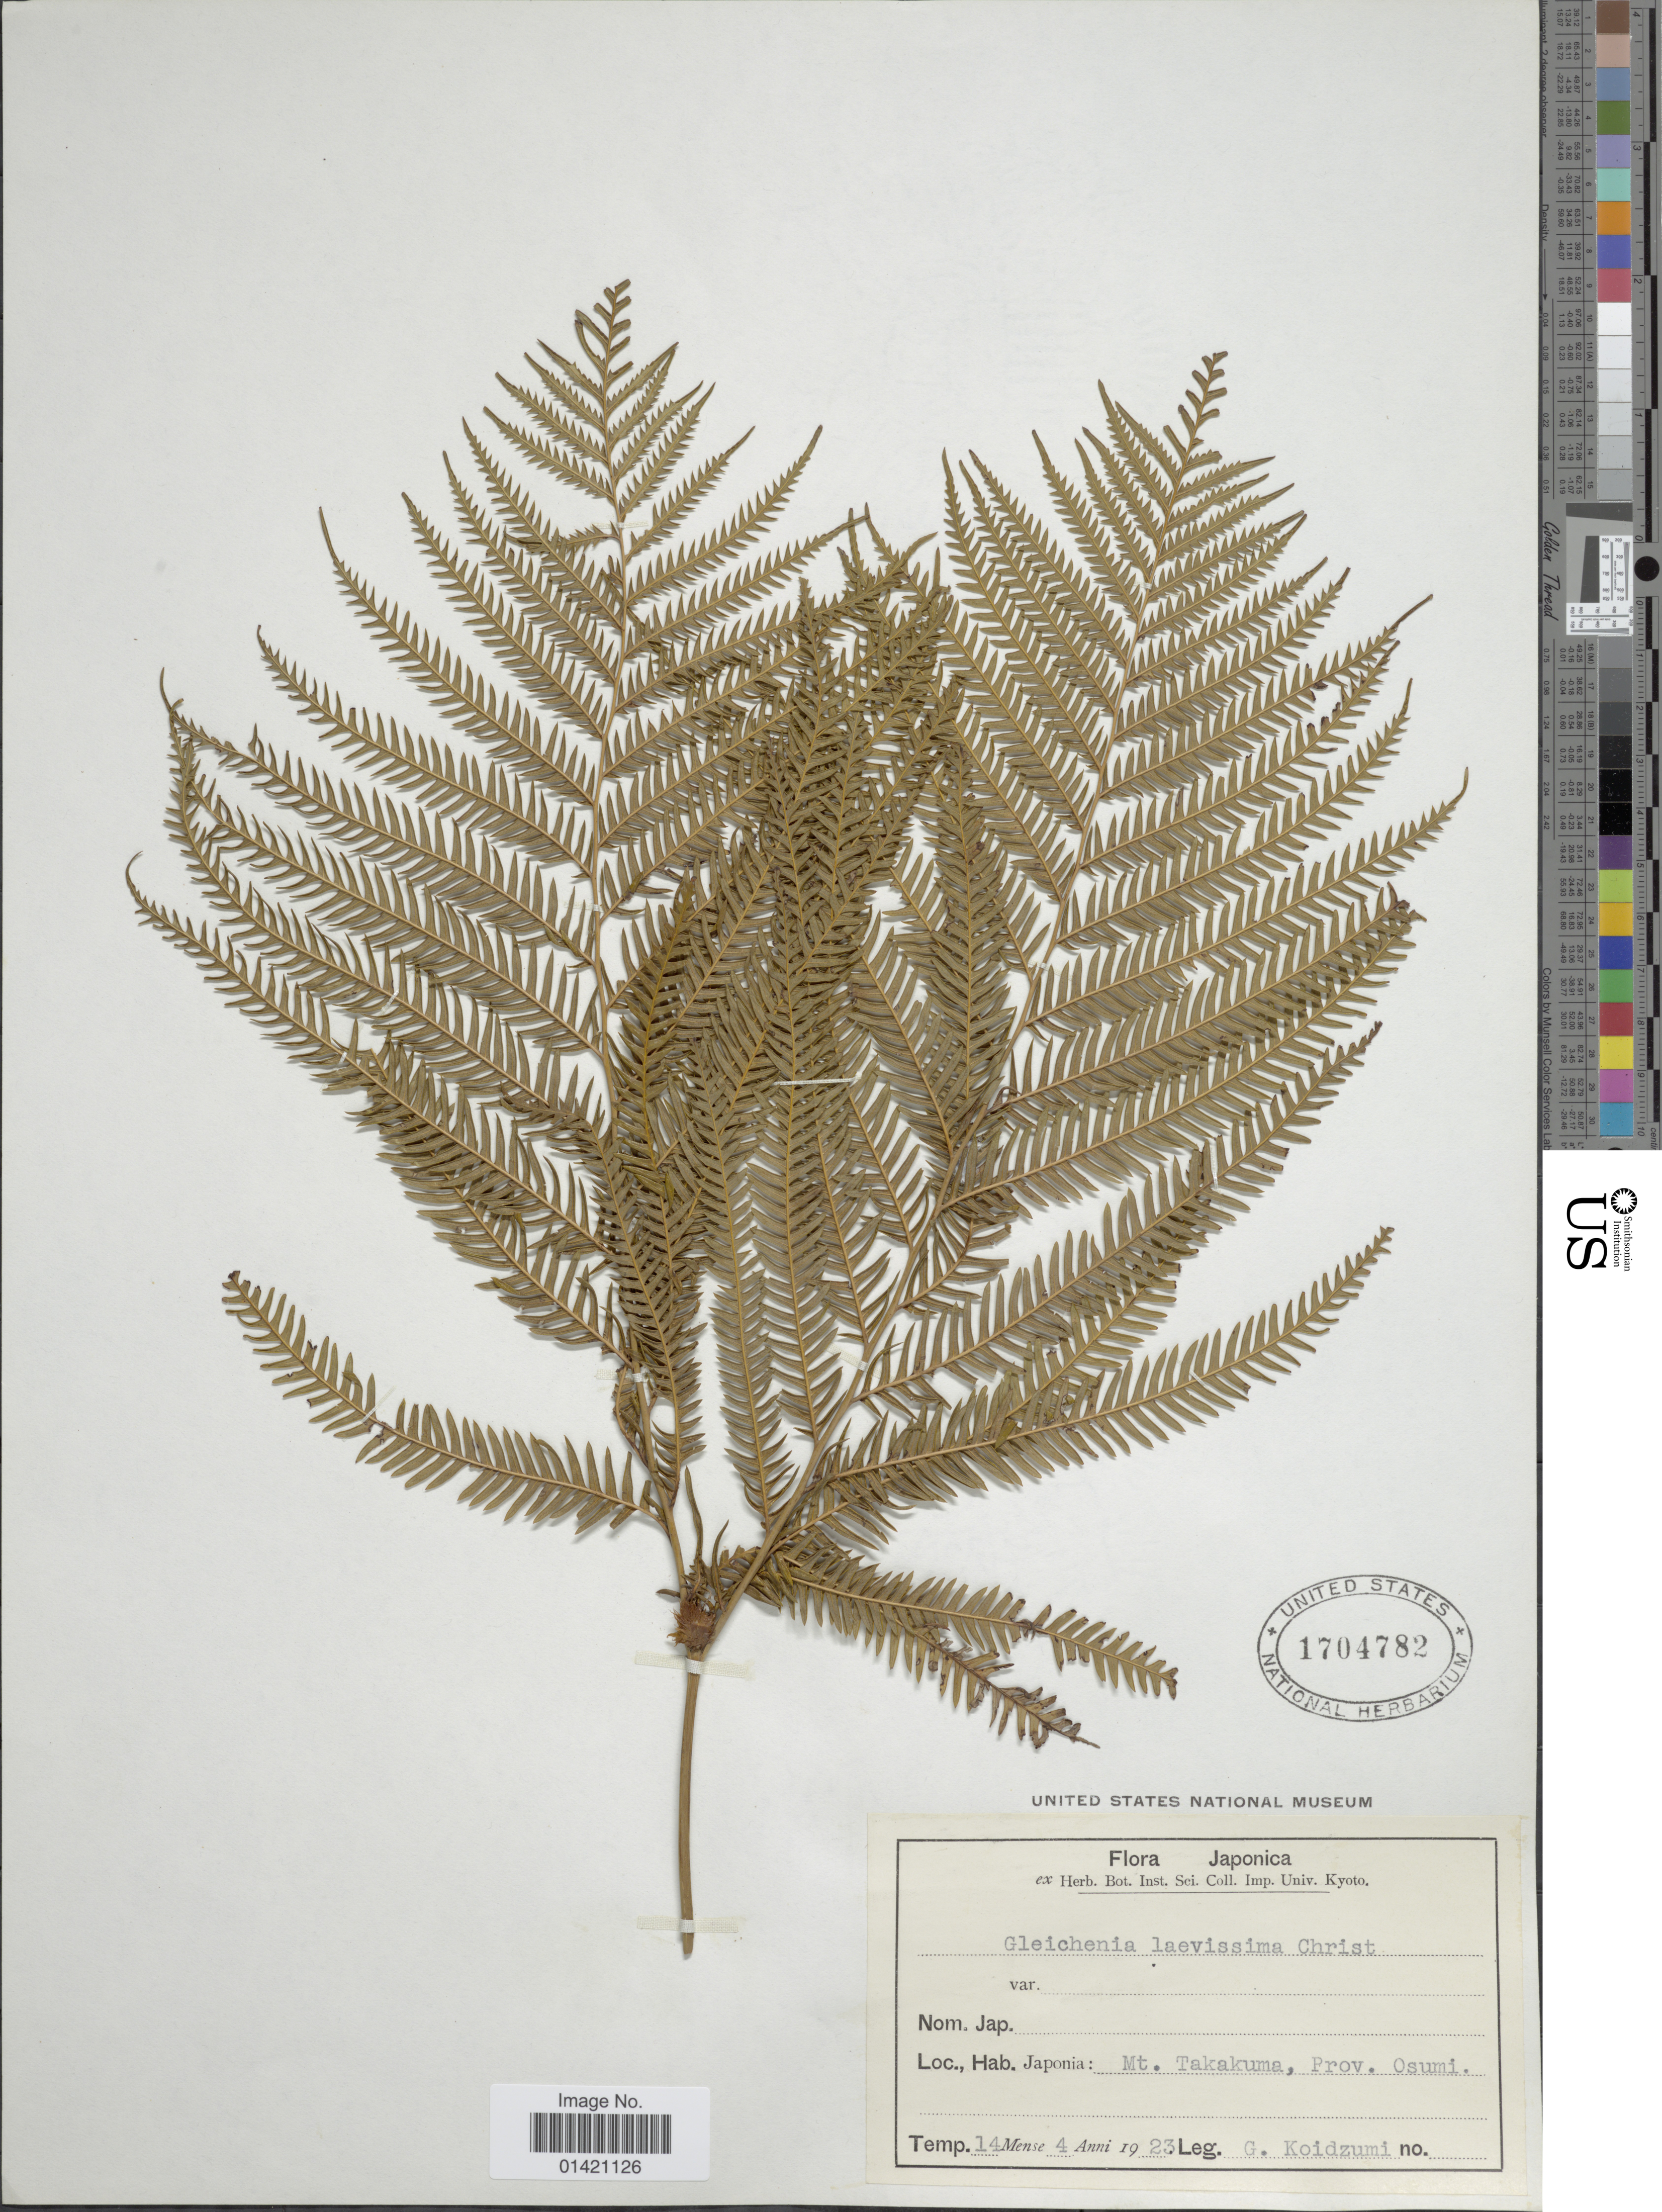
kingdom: Plantae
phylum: Tracheophyta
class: Polypodiopsida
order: Gleicheniales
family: Gleicheniaceae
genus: Diplopterygium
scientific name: Diplopterygium laevissimum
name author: (Christ) Nakai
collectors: G. Koidzumi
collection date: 1923-04-14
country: Japan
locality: Japonica. Japponia: Mt. Takakuma, Prov. Osumi.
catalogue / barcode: US 1704782